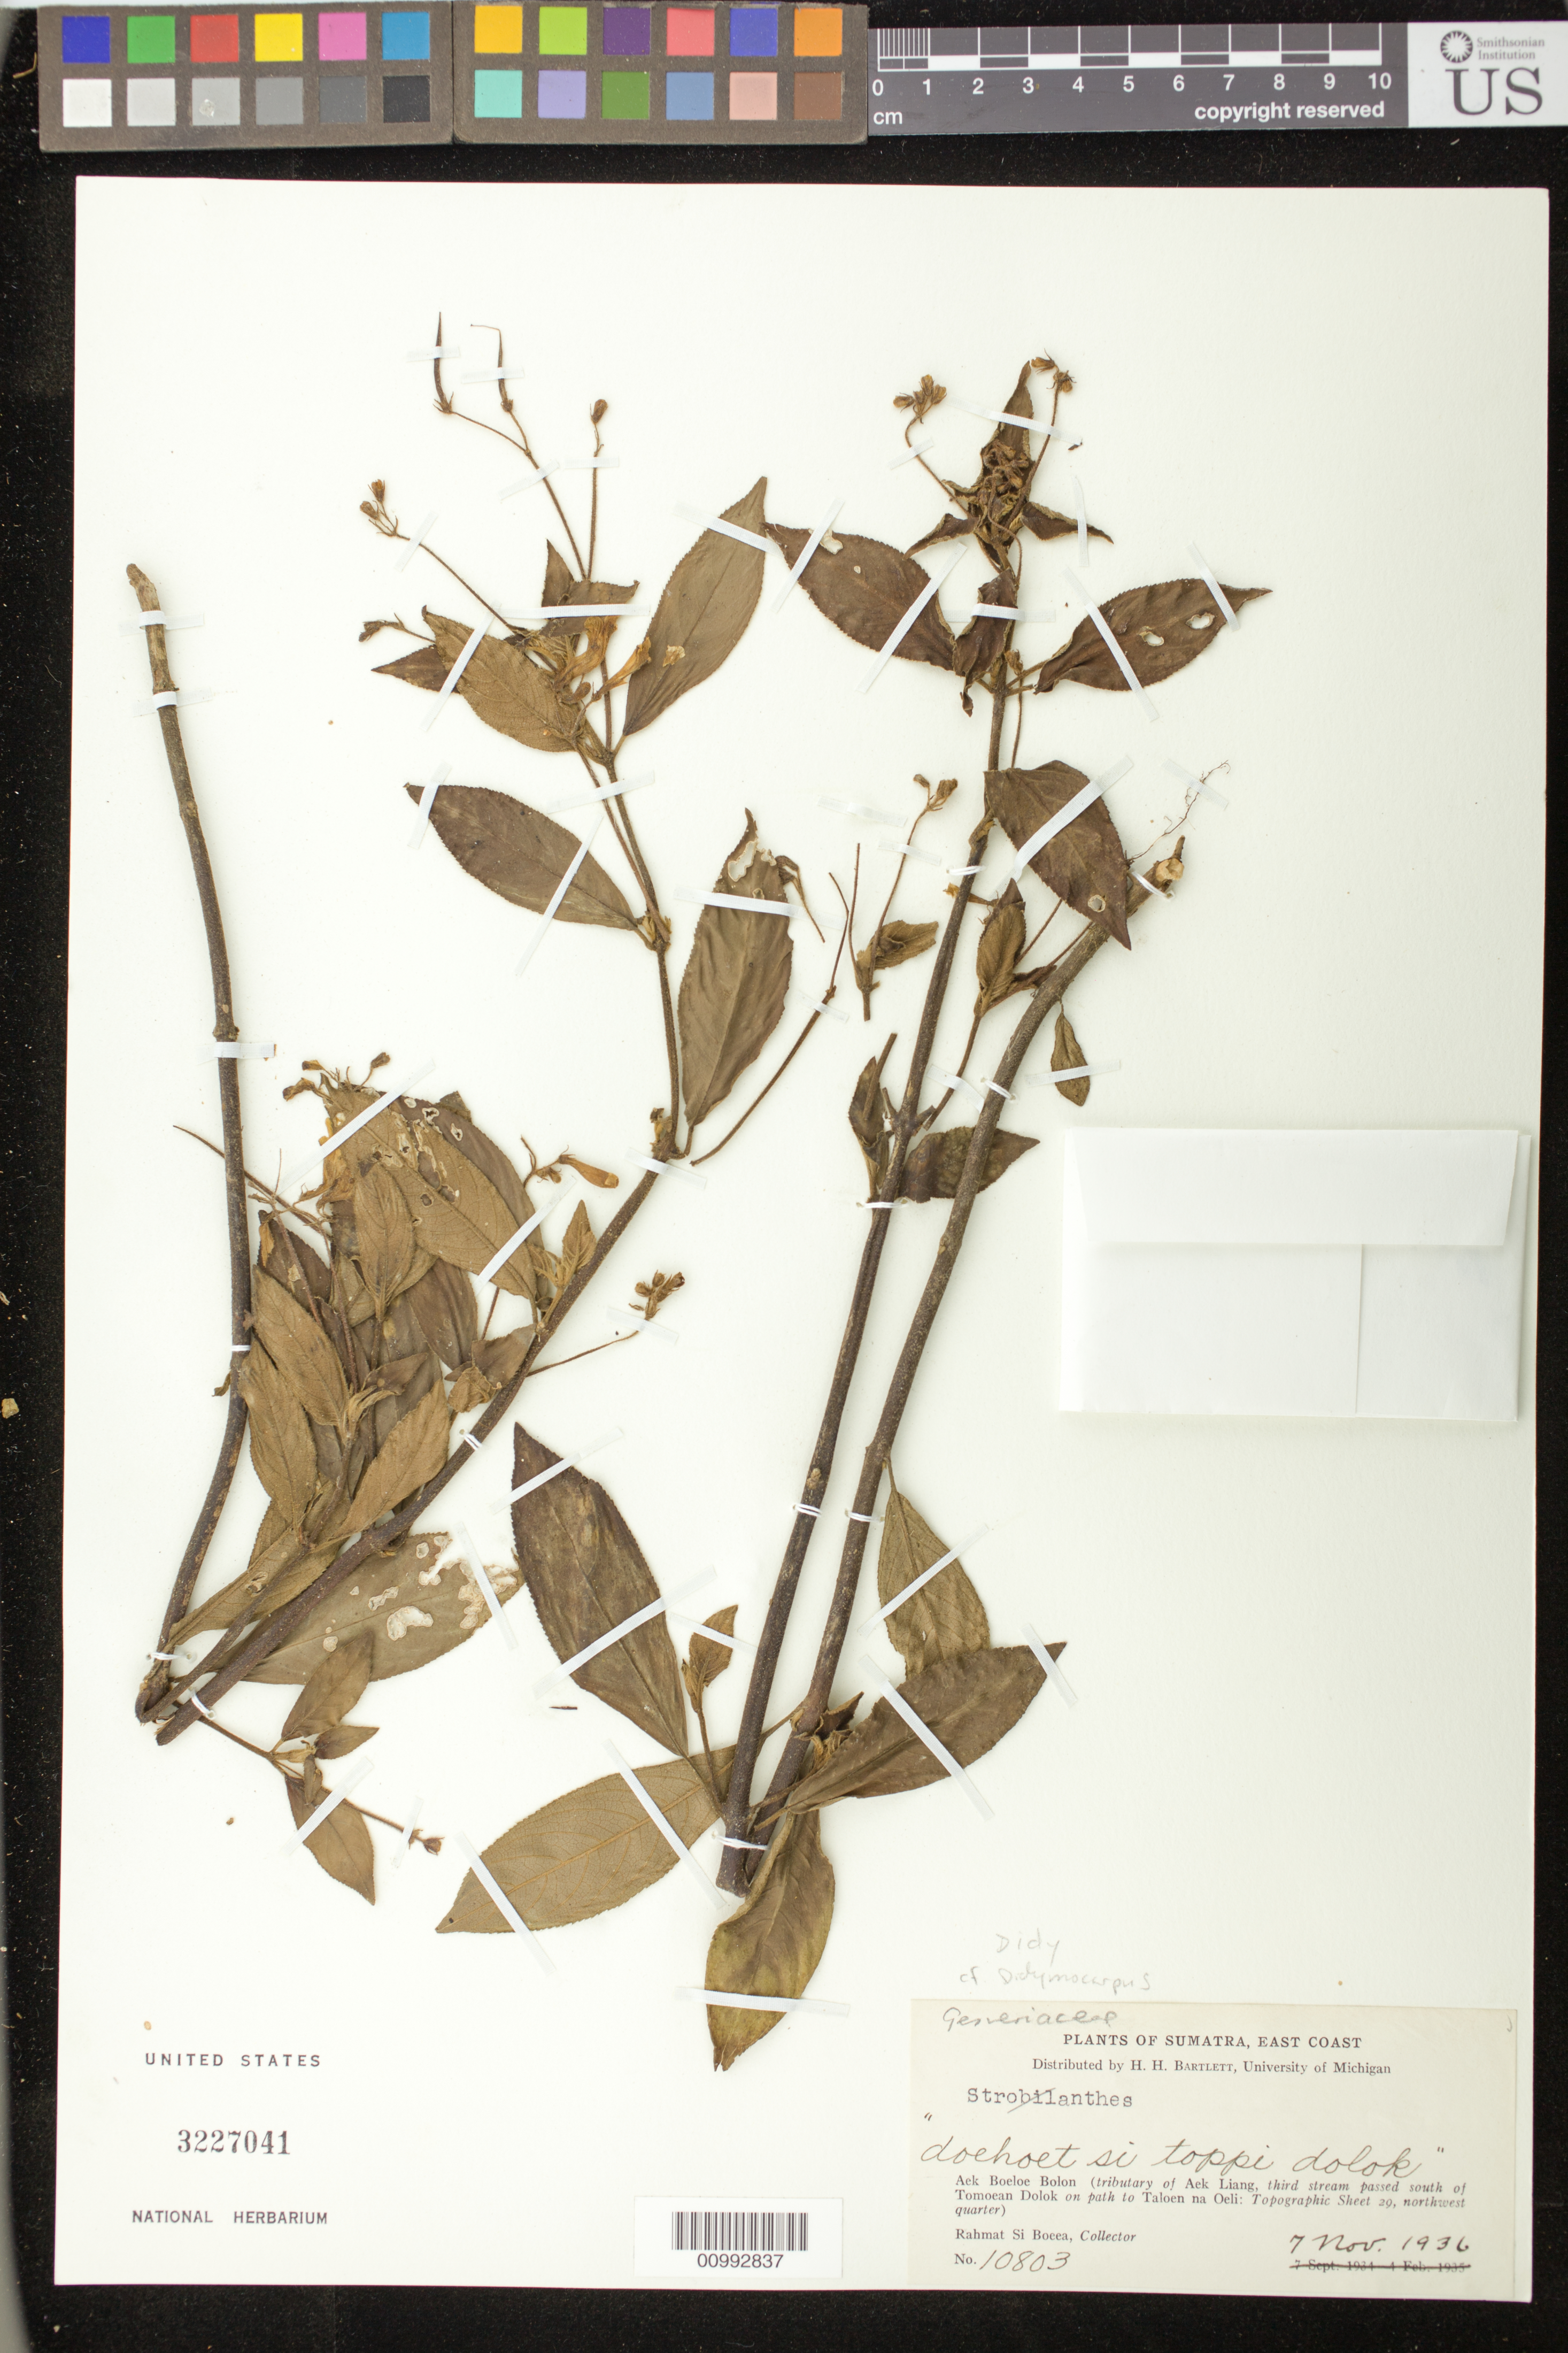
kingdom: Plantae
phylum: Tracheophyta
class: Magnoliopsida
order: Lamiales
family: Gesneriaceae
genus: Didymocarpus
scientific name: Didymocarpus sp.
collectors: Rahmat Si Boeea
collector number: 10803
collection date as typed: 07 Nov 1936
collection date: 1936-11-07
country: Indonesia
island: Sumatra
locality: Aek Boeloe Bolon (tributary of Aek Liang, third stream passed south of Tomoean Dolok on path to Taloen na Oeli: Topographic Sheet 29, northwest quarter)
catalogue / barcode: US 3227041